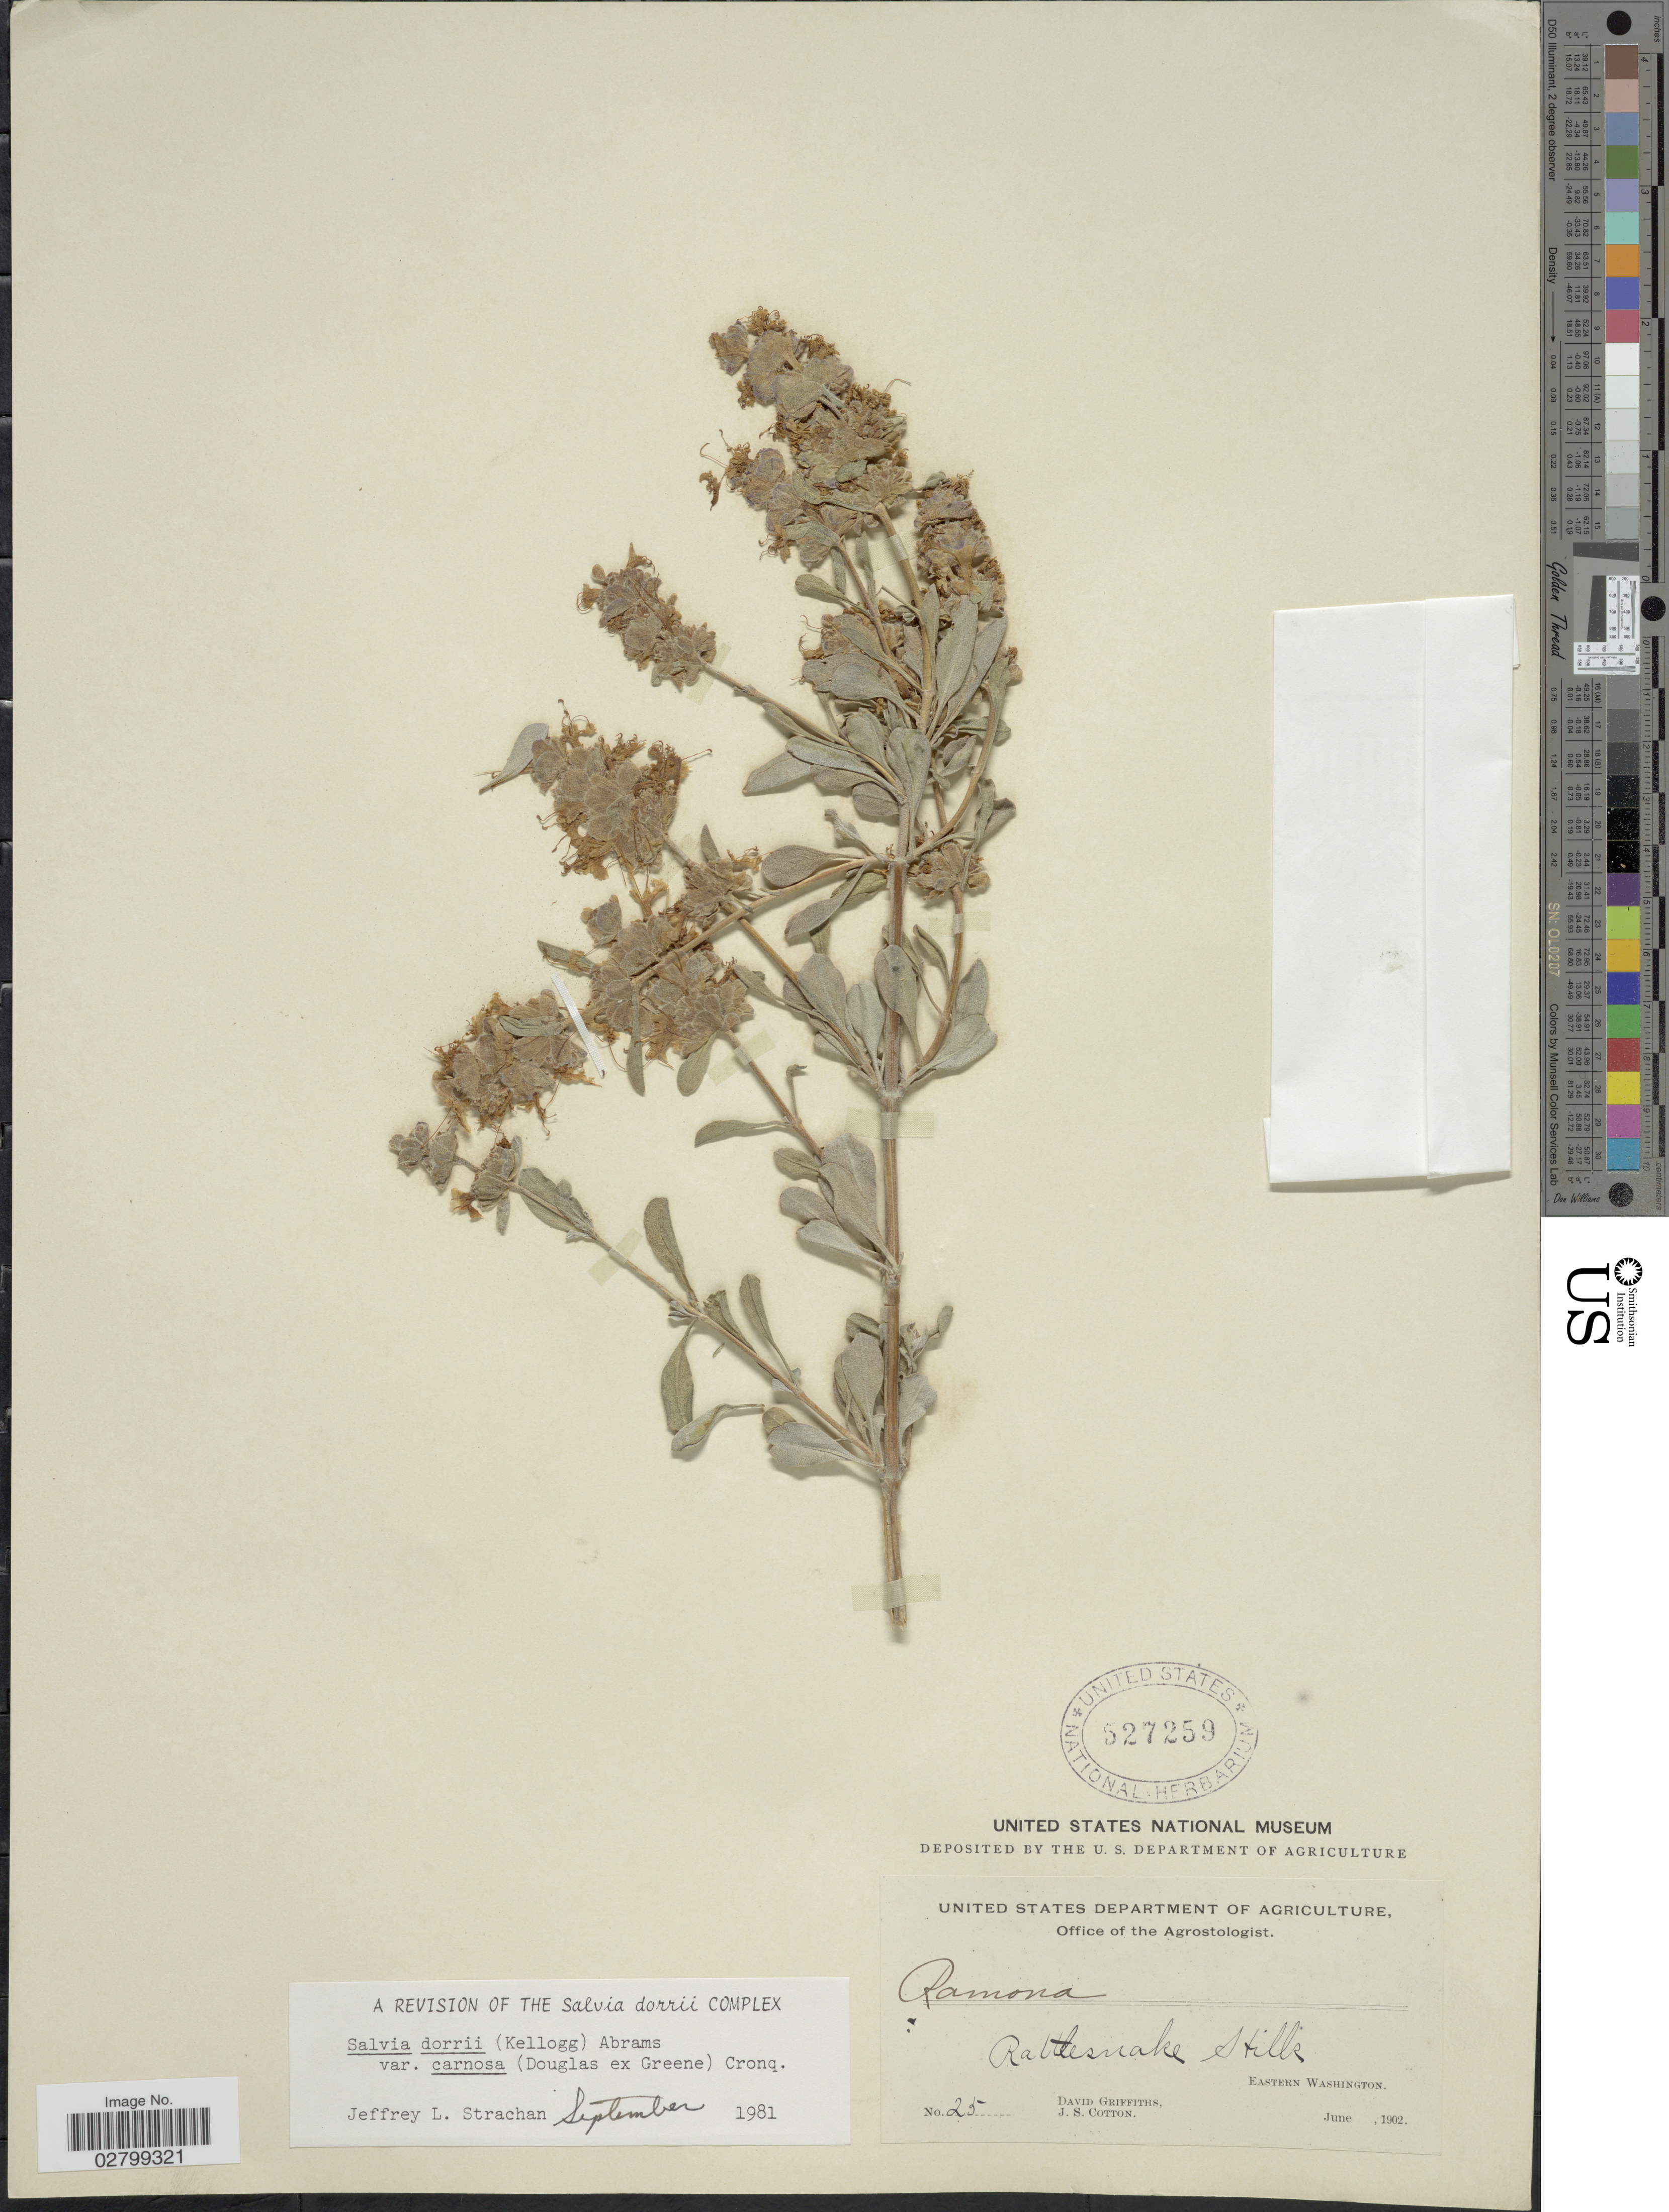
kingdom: Plantae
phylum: Tracheophyta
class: Magnoliopsida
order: Lamiales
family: Lamiaceae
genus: Salvia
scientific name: Salvia dorrii var. carnosa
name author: (Dougl.) Abrams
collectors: D. Griffiths & J. S. Cotton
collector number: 25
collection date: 1902-06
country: United States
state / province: Washington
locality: Rattlesnake Hills, Eastern Washington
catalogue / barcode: US 527259